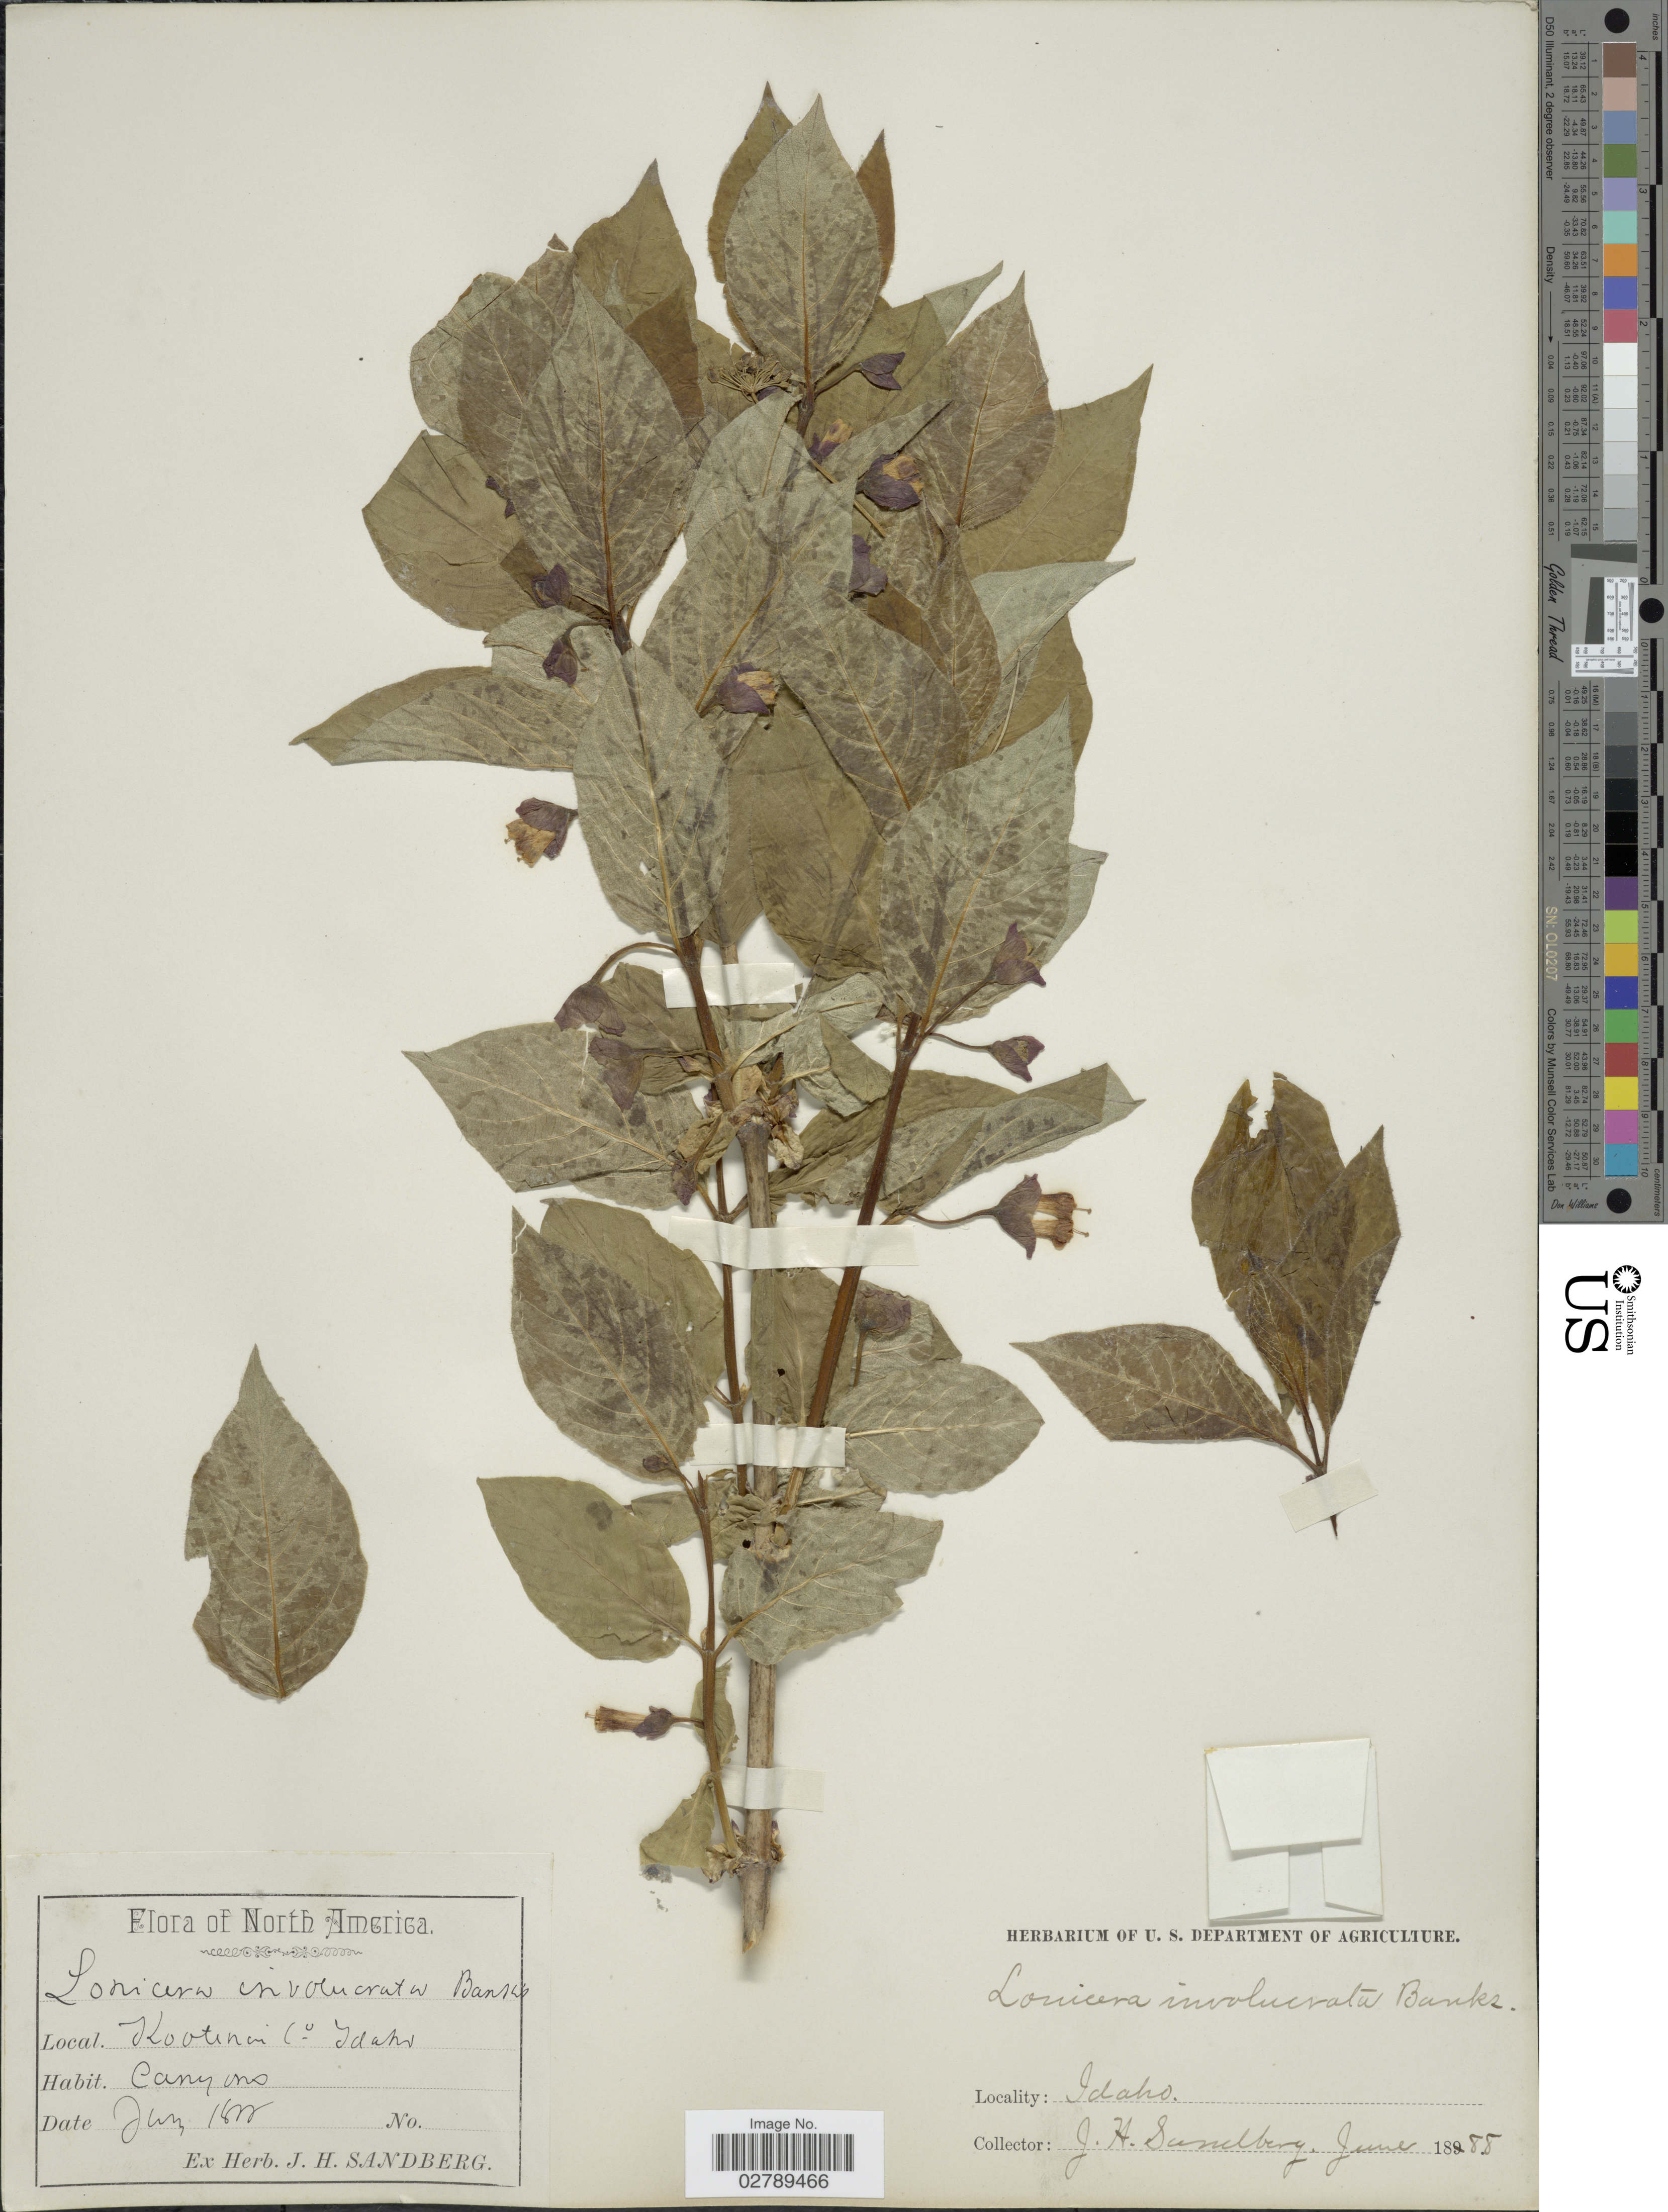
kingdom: Plantae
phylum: Tracheophyta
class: Magnoliopsida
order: Dipsacales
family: Caprifoliaceae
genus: Lonicera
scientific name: Lonicera involucrata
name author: (Richardson) Banks ex Spreng.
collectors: J. H. Sandberg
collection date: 1888-07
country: United States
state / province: Idaho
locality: Kootenai Co Canyons.